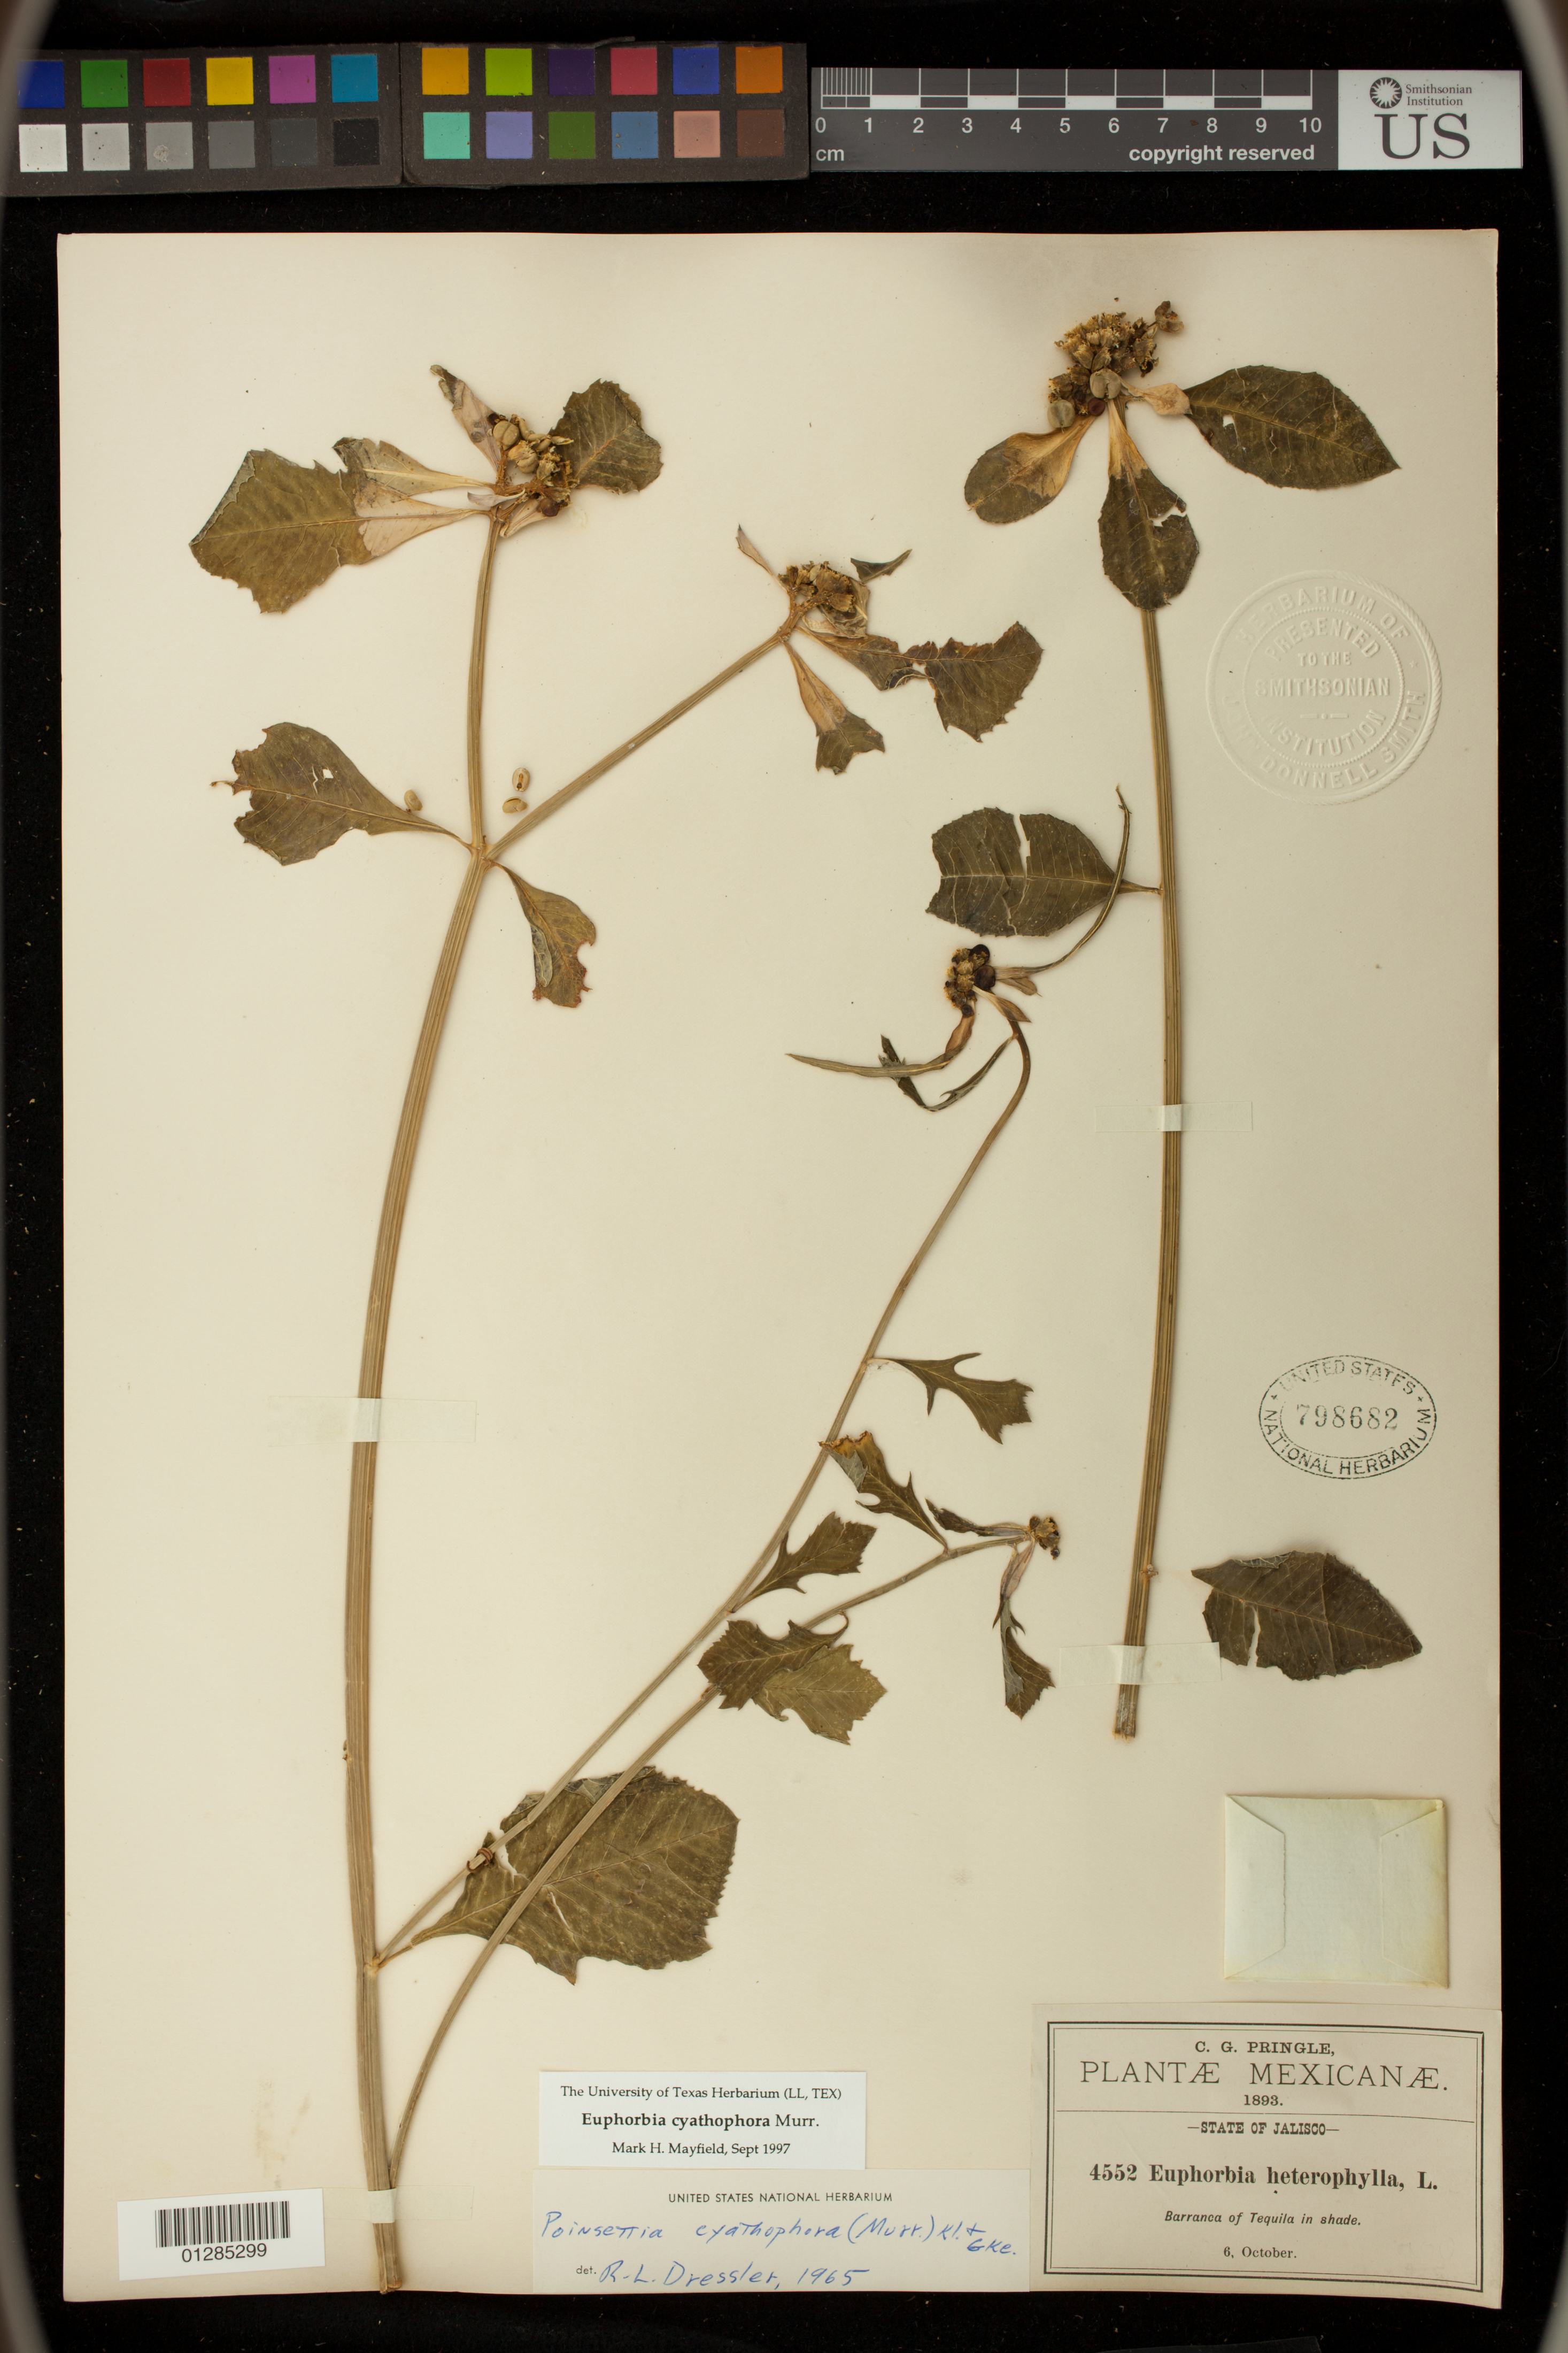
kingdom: Plantae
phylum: Tracheophyta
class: Magnoliopsida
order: Malpighiales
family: Euphorbiaceae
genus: Euphorbia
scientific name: Euphorbia heterophylla var. cyathophora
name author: (Murr.) Griseb.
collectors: C. G. Pringle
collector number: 4552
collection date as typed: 03 Oct 1893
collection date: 1893-10-03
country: Mexico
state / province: Jalisco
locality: Tequila.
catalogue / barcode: US 798682